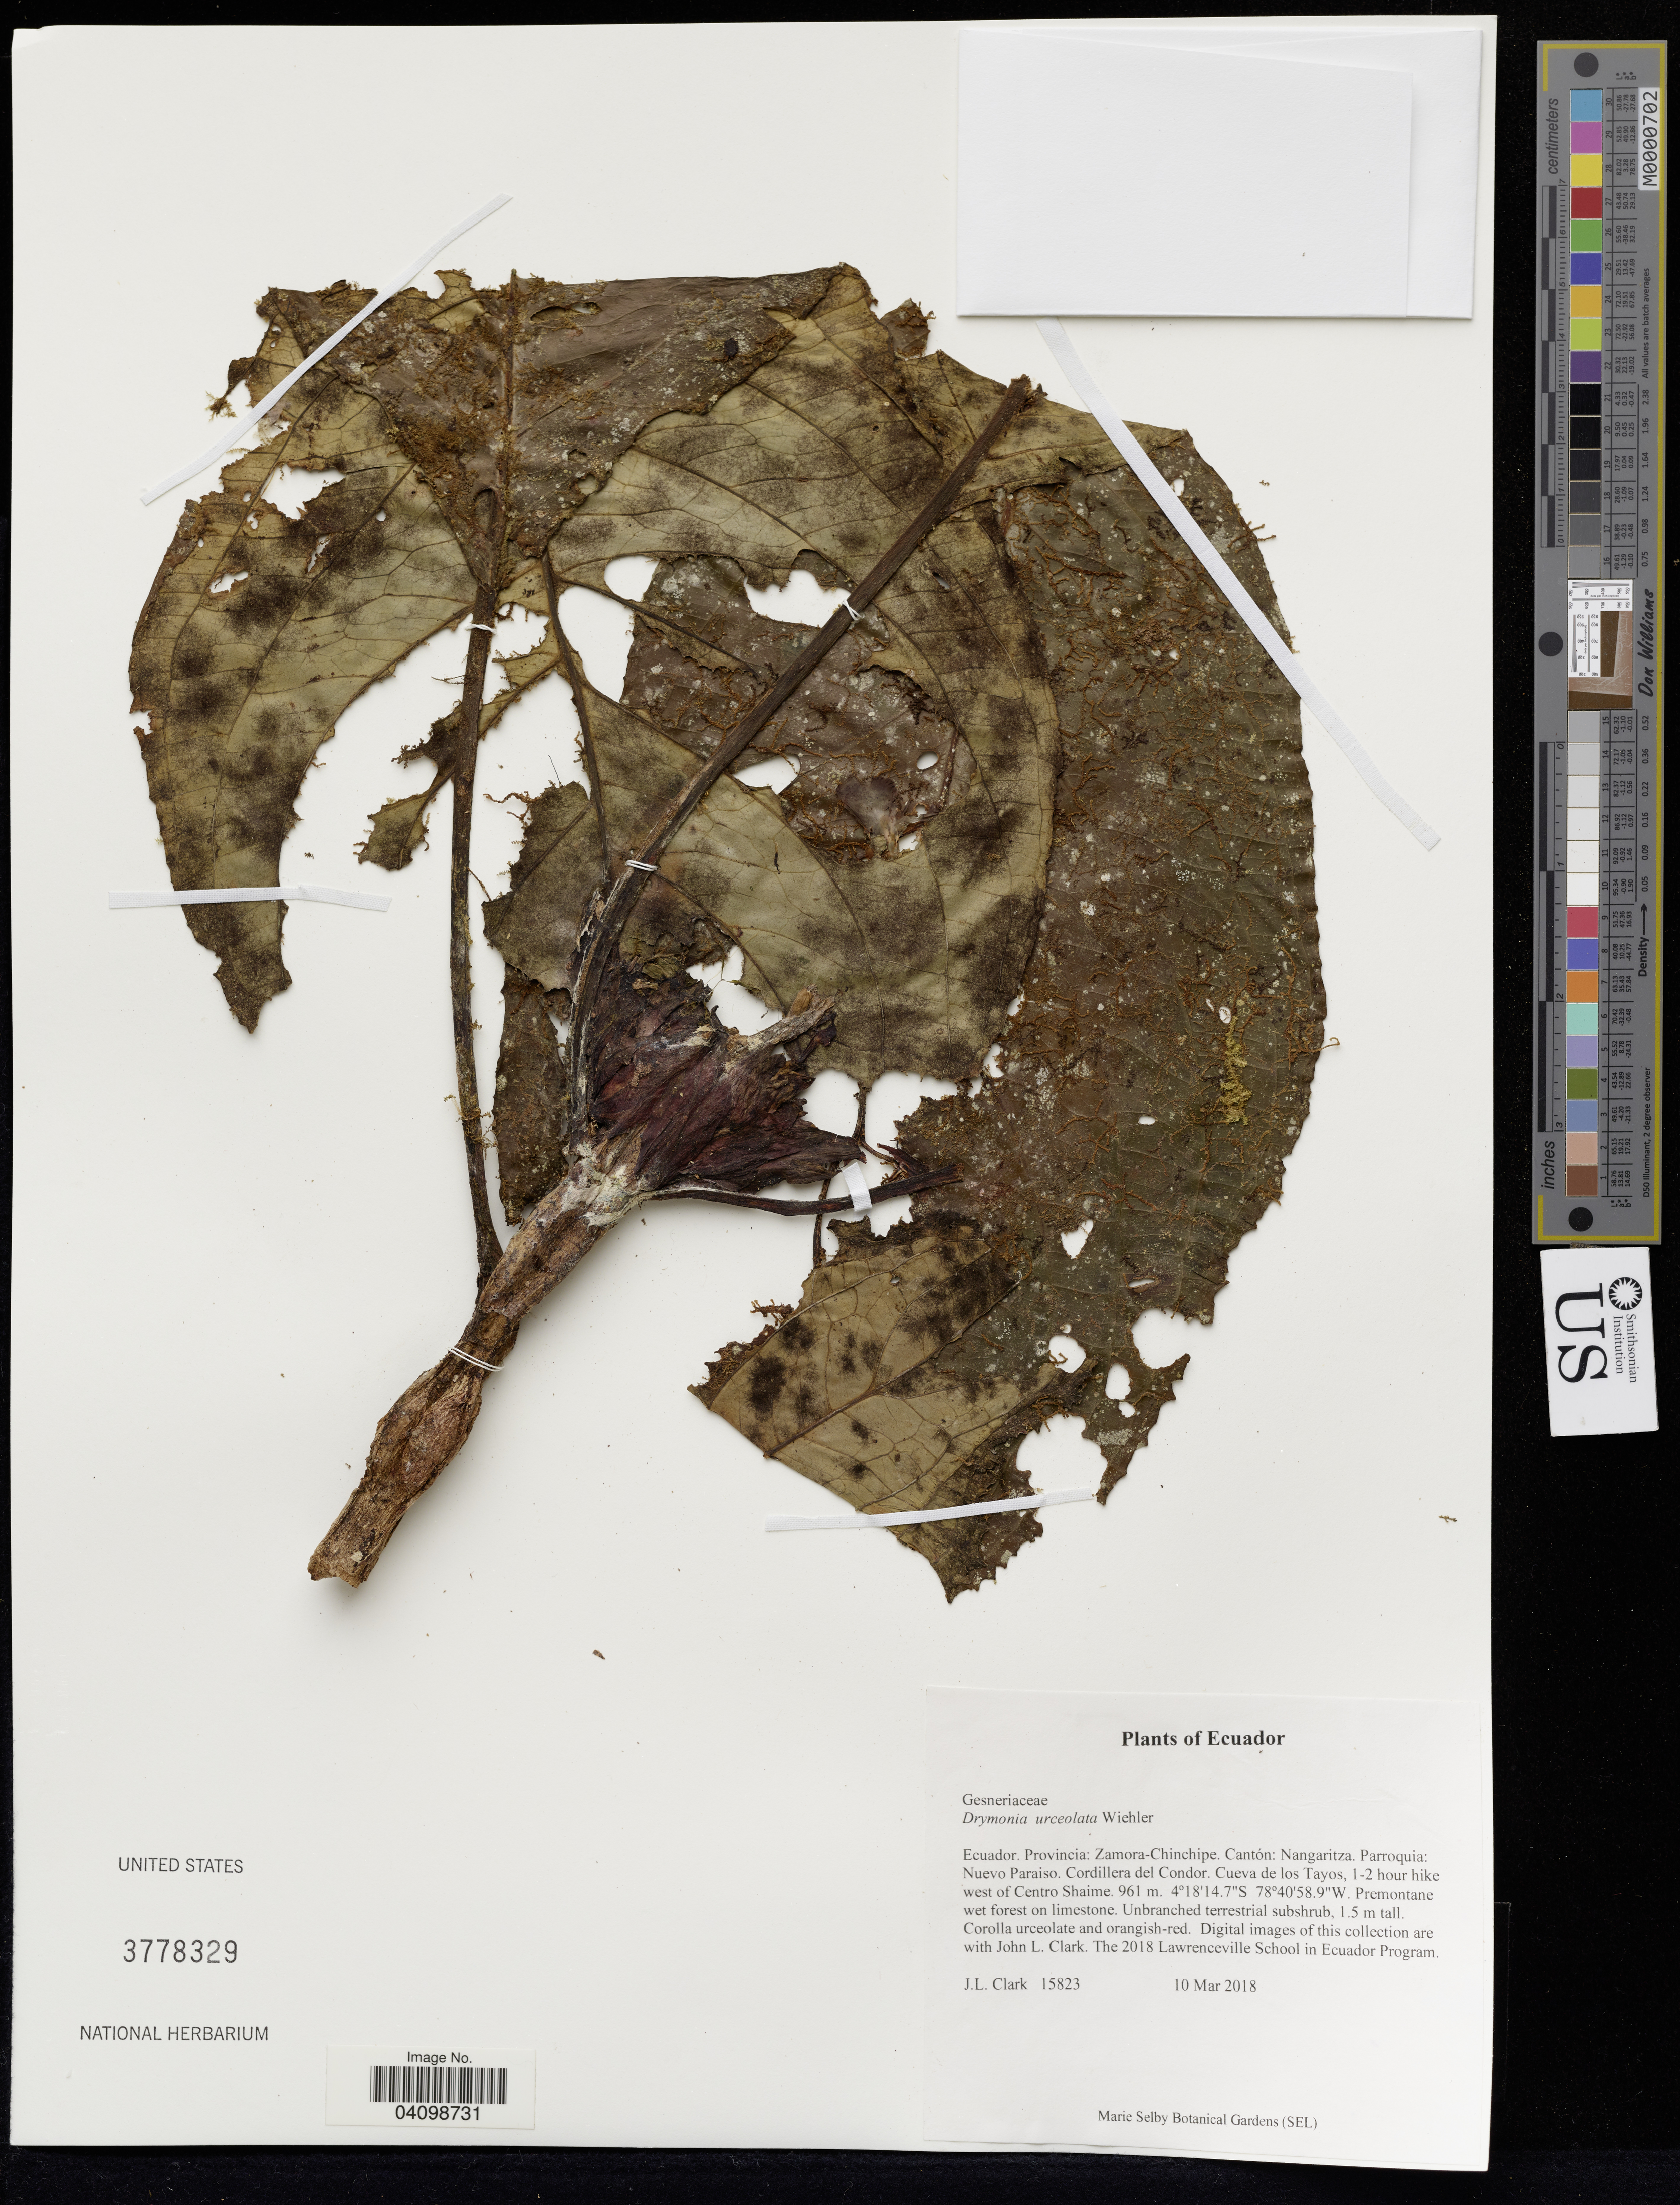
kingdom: Plantae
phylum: Tracheophyta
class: Magnoliopsida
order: Lamiales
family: Gesneriaceae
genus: Drymonia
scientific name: Drymonia urceolata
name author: Wiehler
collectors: J. Clark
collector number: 15823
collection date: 2018-03-10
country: Ecuador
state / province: Zamora-Chinchipe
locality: Cantón: Nangaritza. Parroquia: Nuevo Paraiso. Cordillera del Condor. Cueva de los Tayos, 1-2 hour hike west of Centro Shaime.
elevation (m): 961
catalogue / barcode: US 3778329